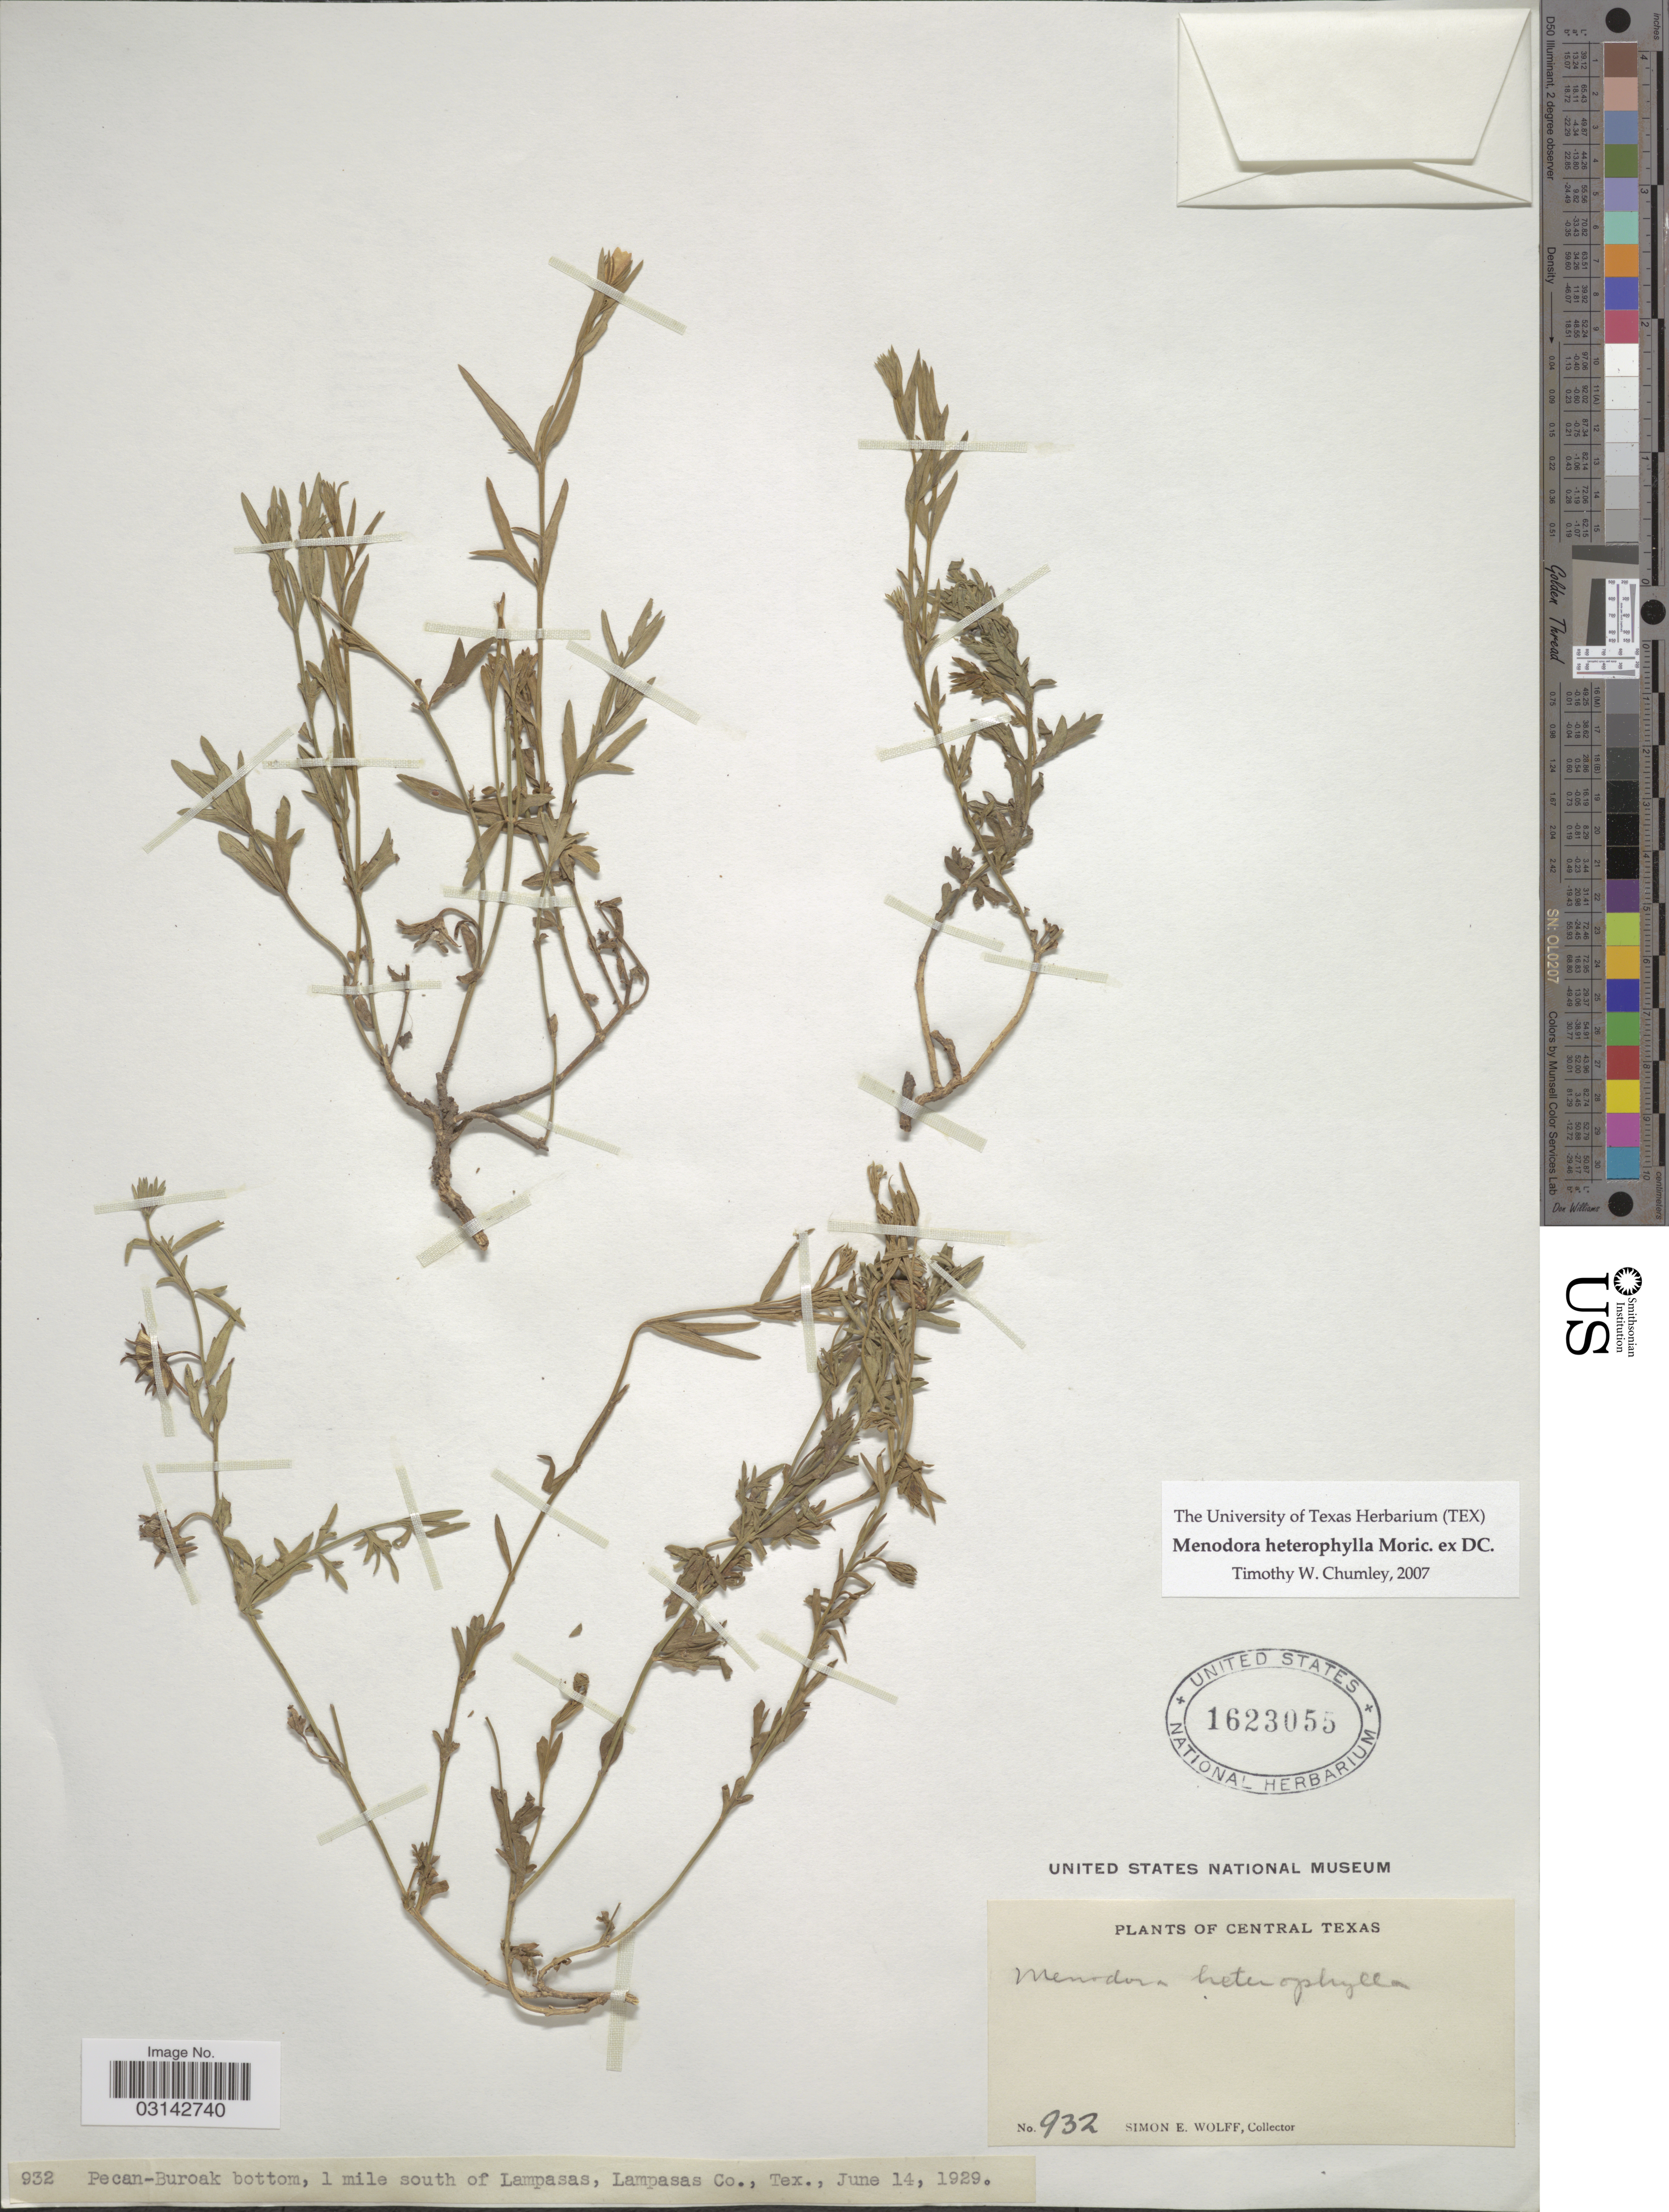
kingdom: Plantae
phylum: Tracheophyta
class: Magnoliopsida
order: Lamiales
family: Oleaceae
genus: Menodora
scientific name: Menodora heterophylla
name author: Moric. ex A. DC.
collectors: S. E. Wolff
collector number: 932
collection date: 1929-06-14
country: United States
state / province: Texas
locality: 1 mile south of Lampasas, Lampasas Co.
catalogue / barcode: US 1623055